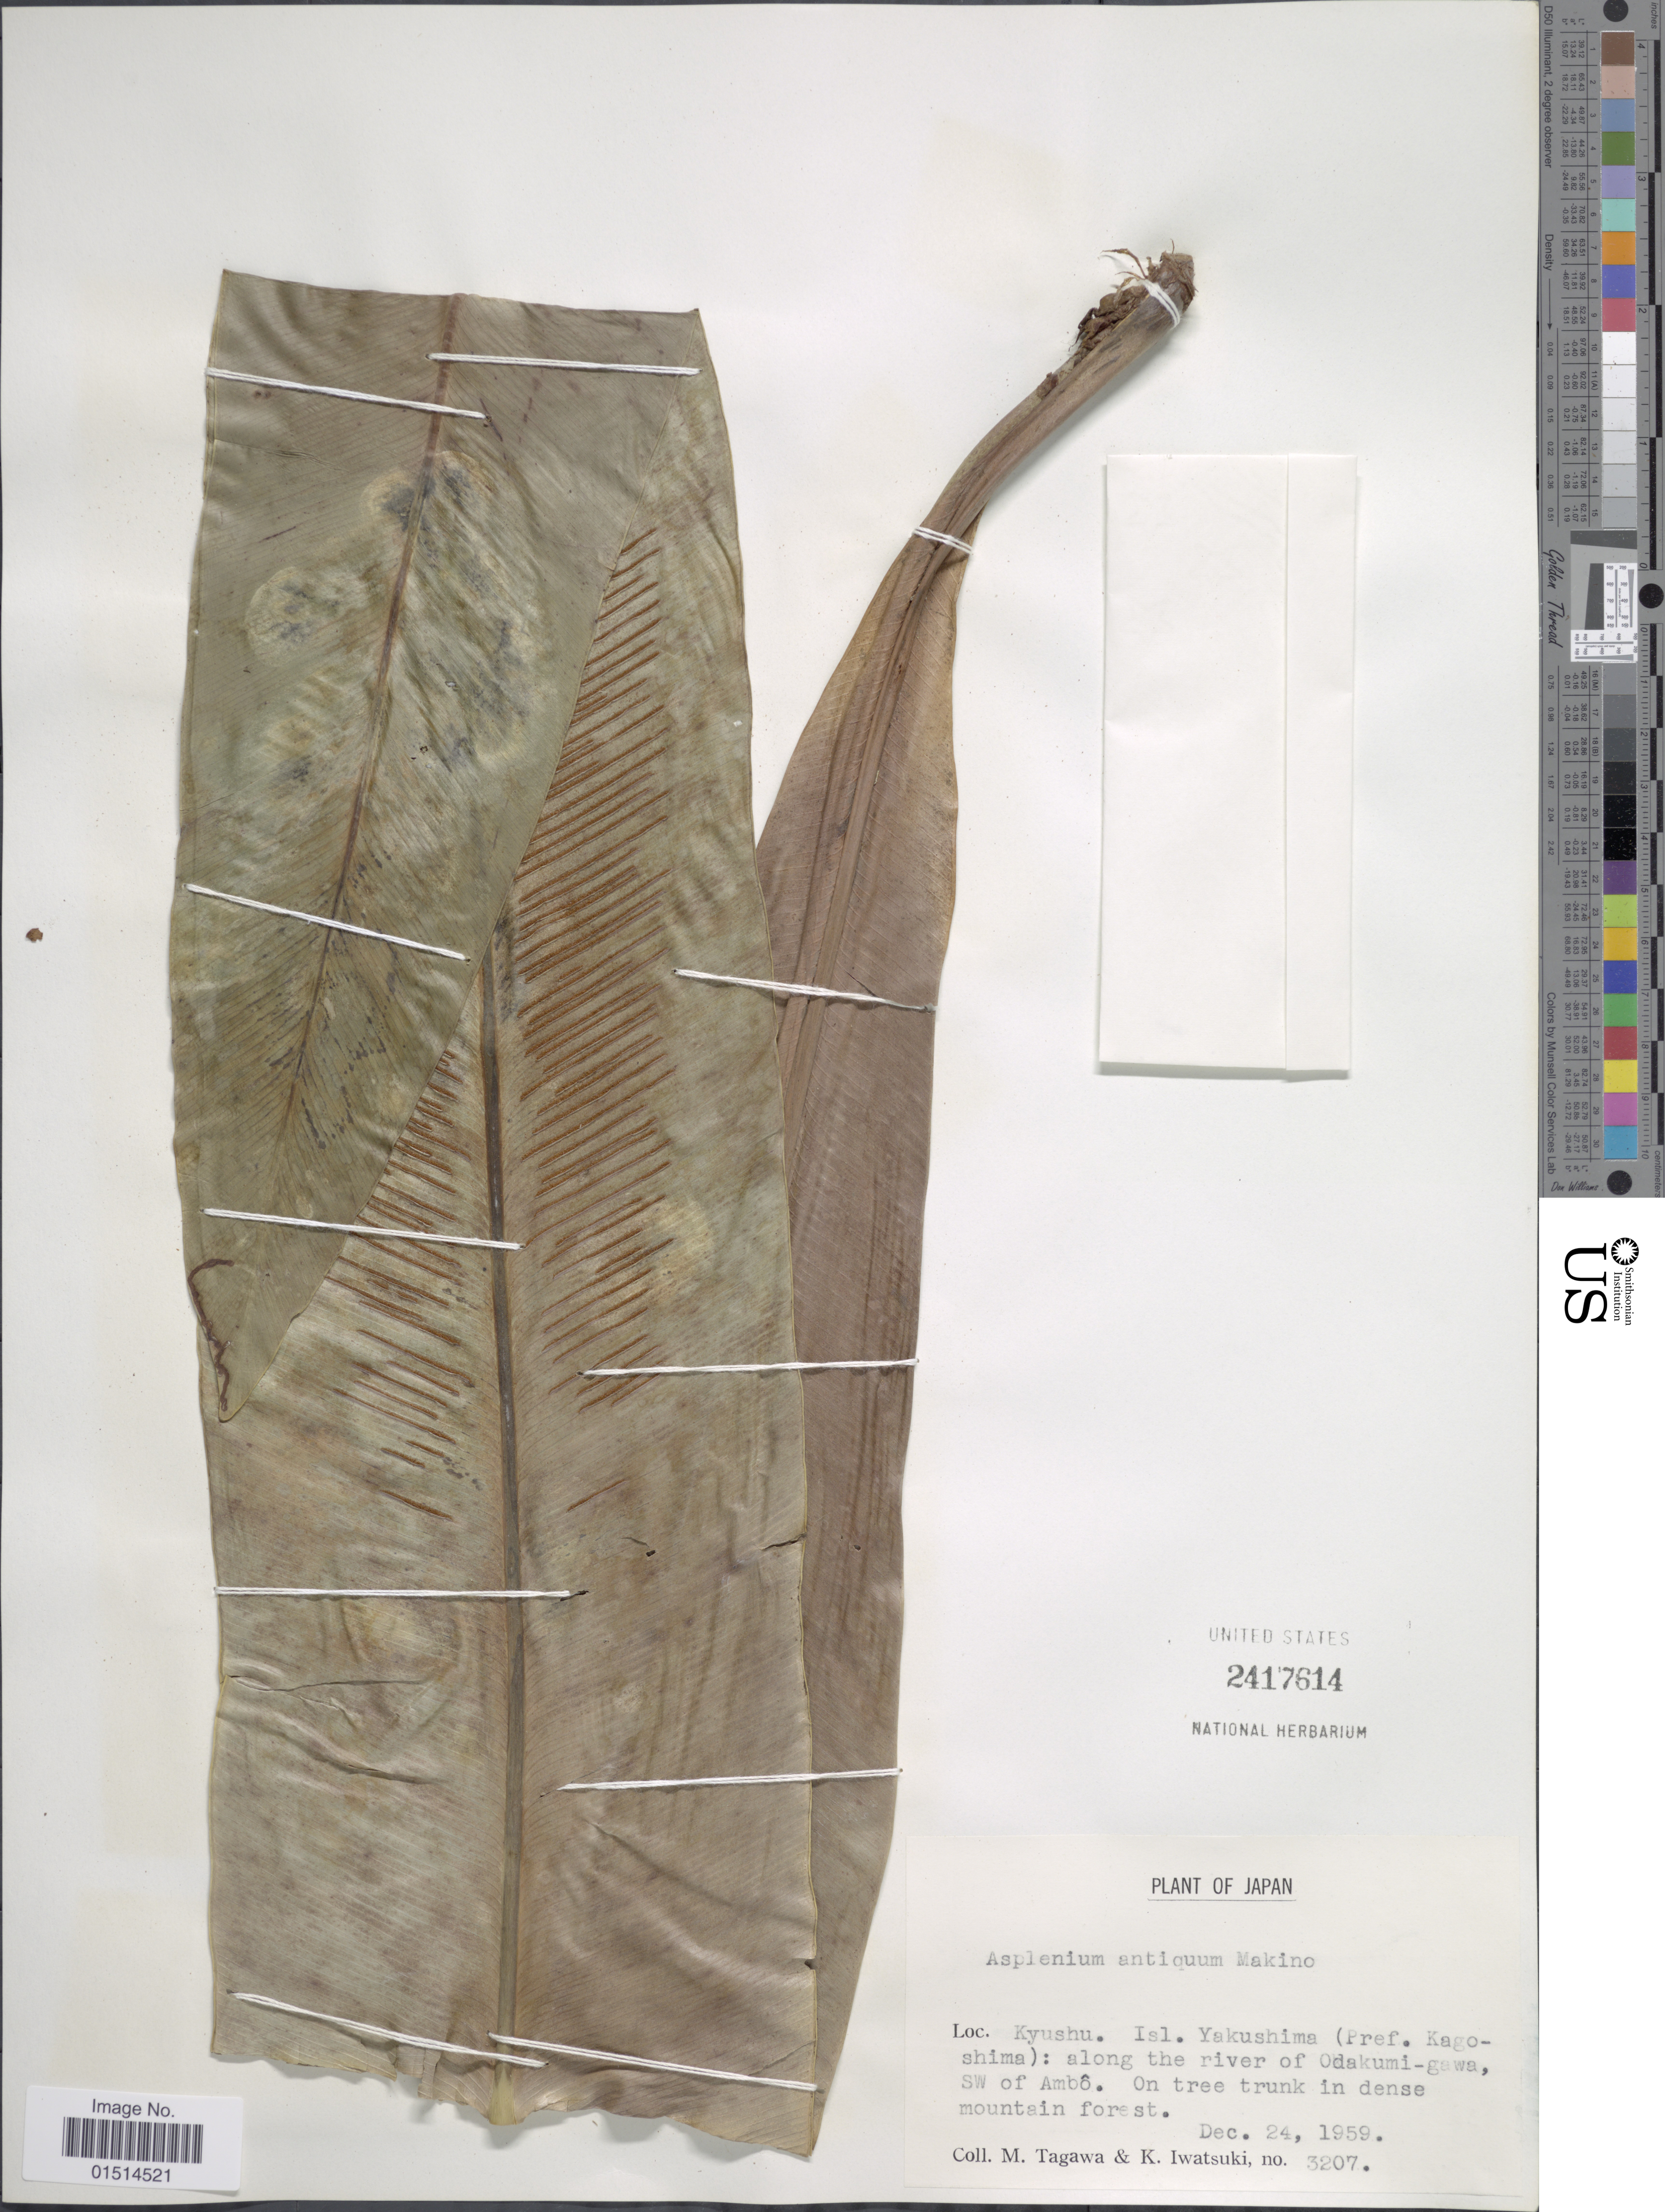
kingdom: Plantae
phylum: Tracheophyta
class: Polypodiopsida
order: Polypodiales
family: Aspleniaceae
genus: Asplenium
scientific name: Asplenium antiquum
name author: Makino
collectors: M. Tagawa & K. Iwatsuki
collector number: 3207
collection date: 1959-12-24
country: Japan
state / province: Kagosima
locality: Kyushu, Isl. Yakushima (pref. Kagoshima) : along the river of Odakumi-gawa, SW of Ambo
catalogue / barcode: US 2417614